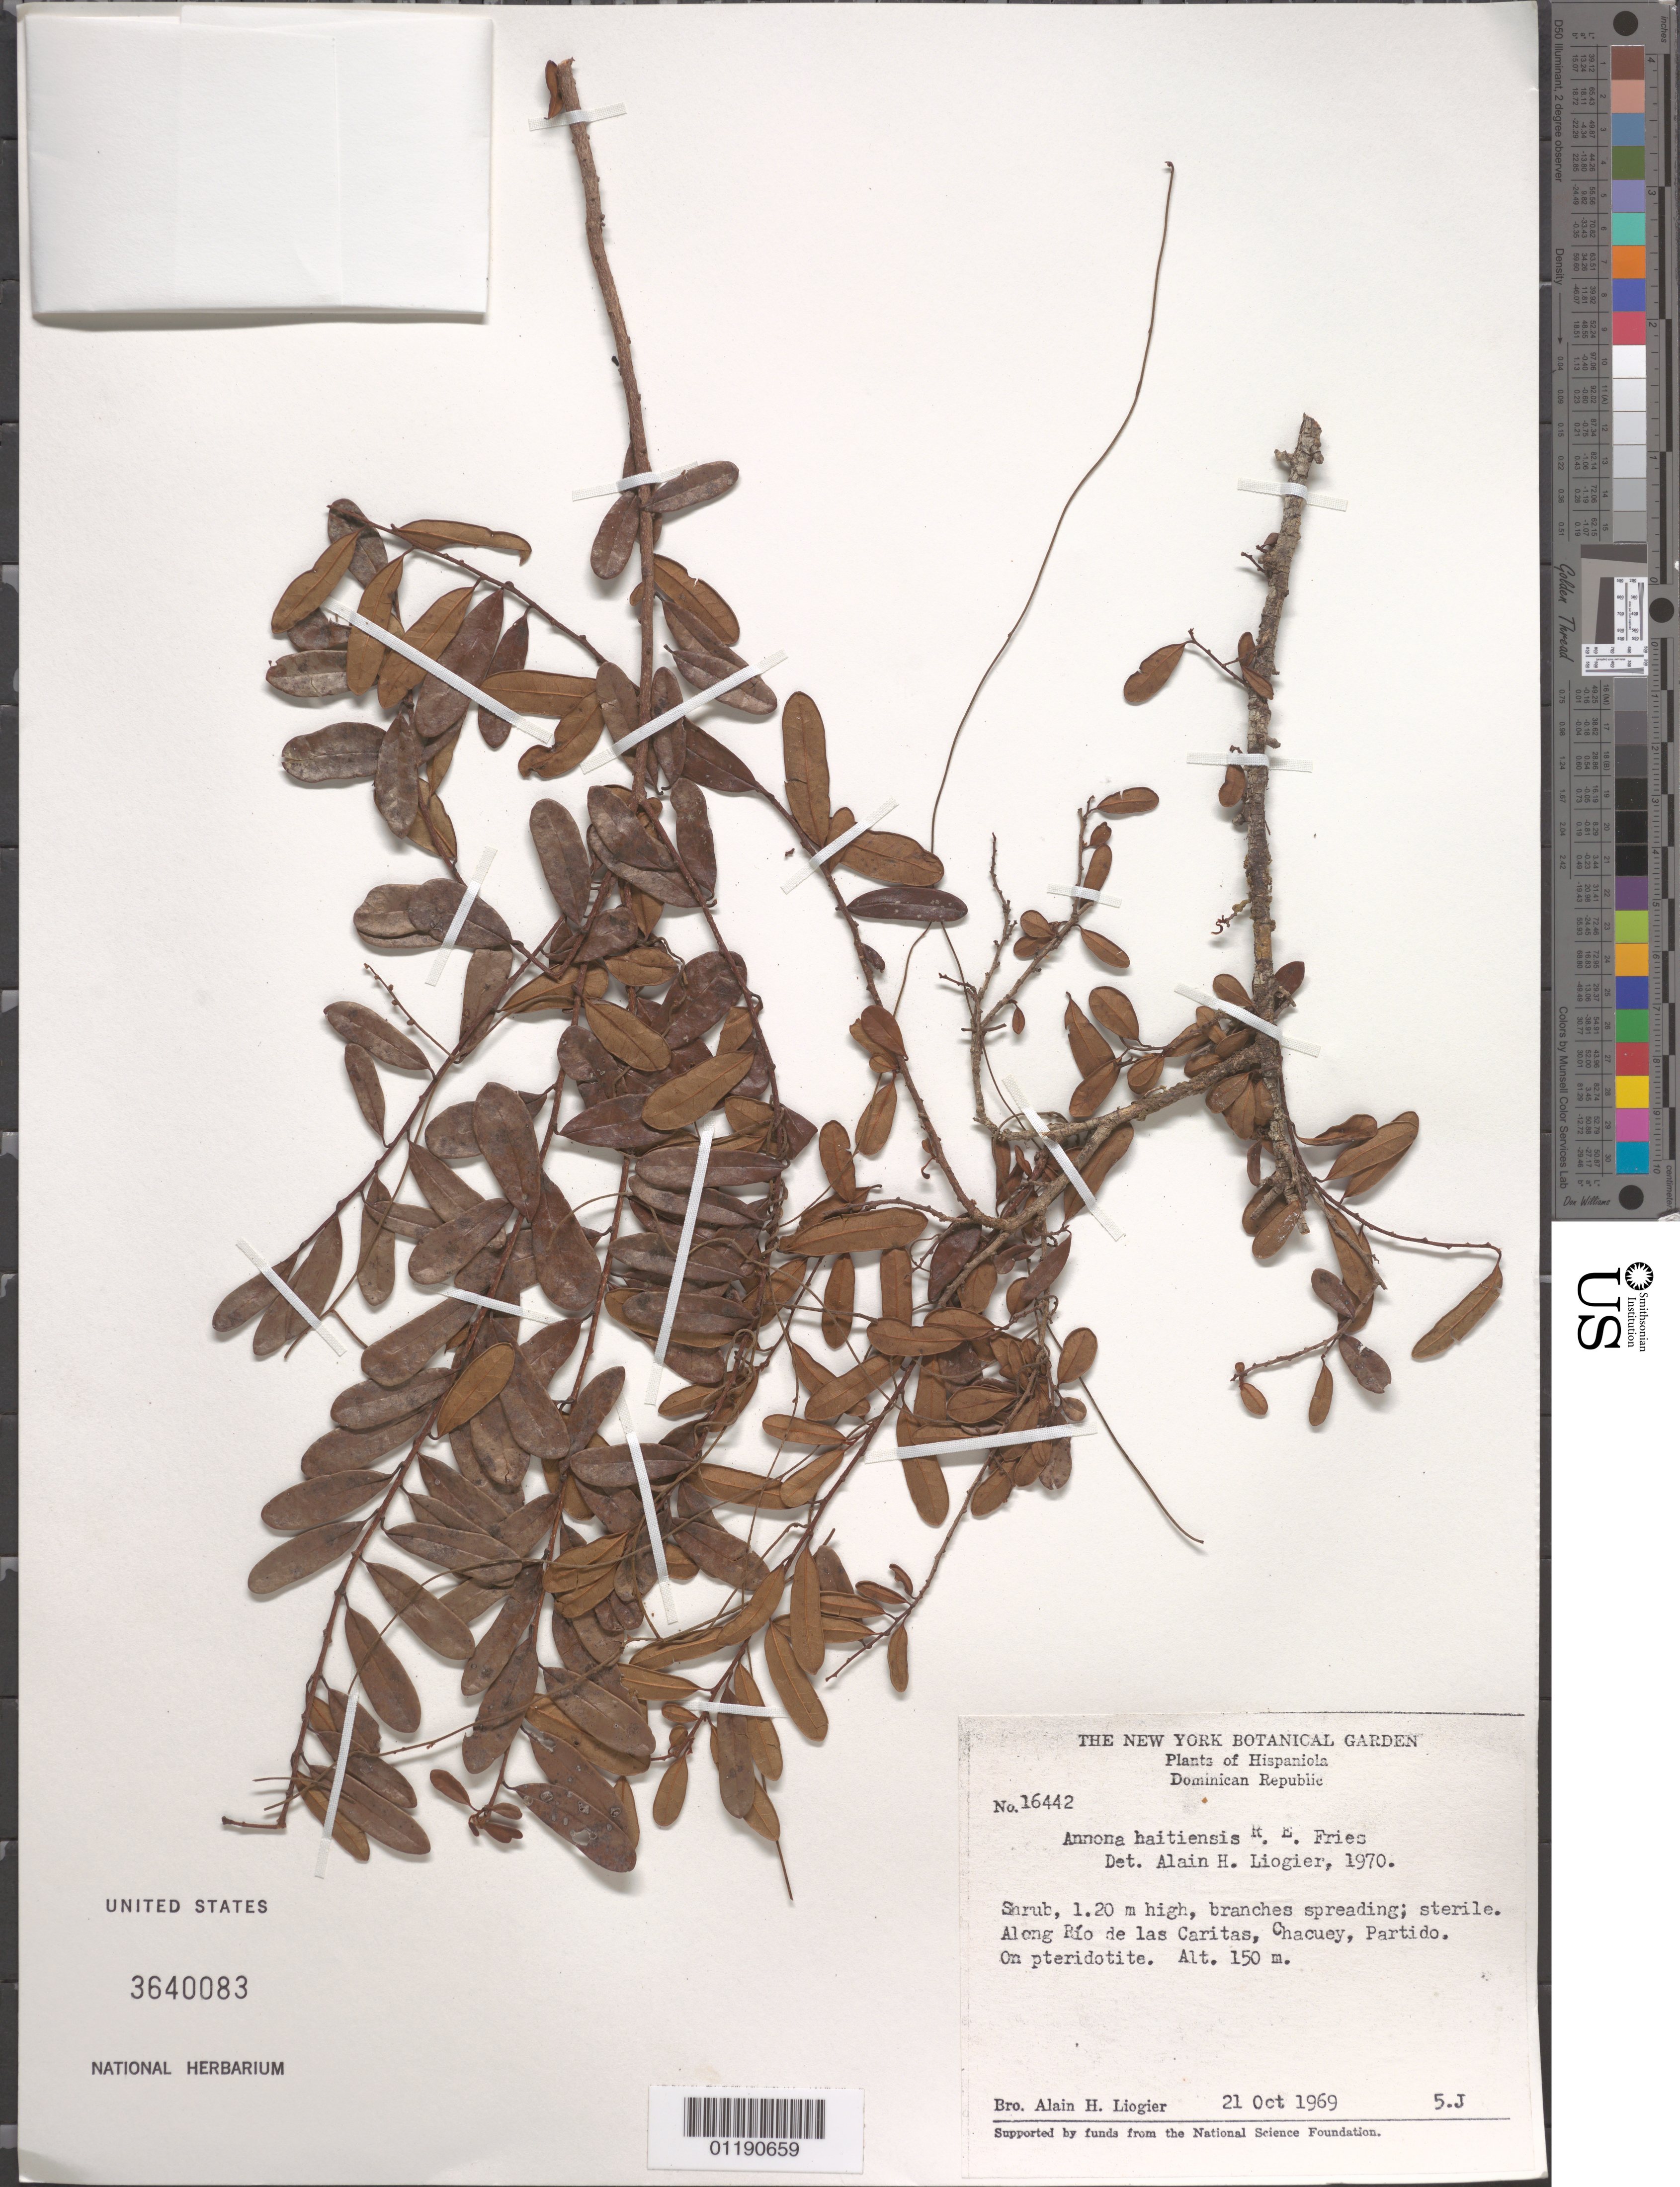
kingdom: Plantae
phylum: Tracheophyta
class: Magnoliopsida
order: Magnoliales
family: Annonaceae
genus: Annona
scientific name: Annona haitiensis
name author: R.E. Fr.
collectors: A. H. Liogier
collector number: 16442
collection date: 1969-10-21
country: Dominican Republic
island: Hispaniola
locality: Along Río de las Caritas, Chacuey, Partido.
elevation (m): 150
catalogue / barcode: US 3640083